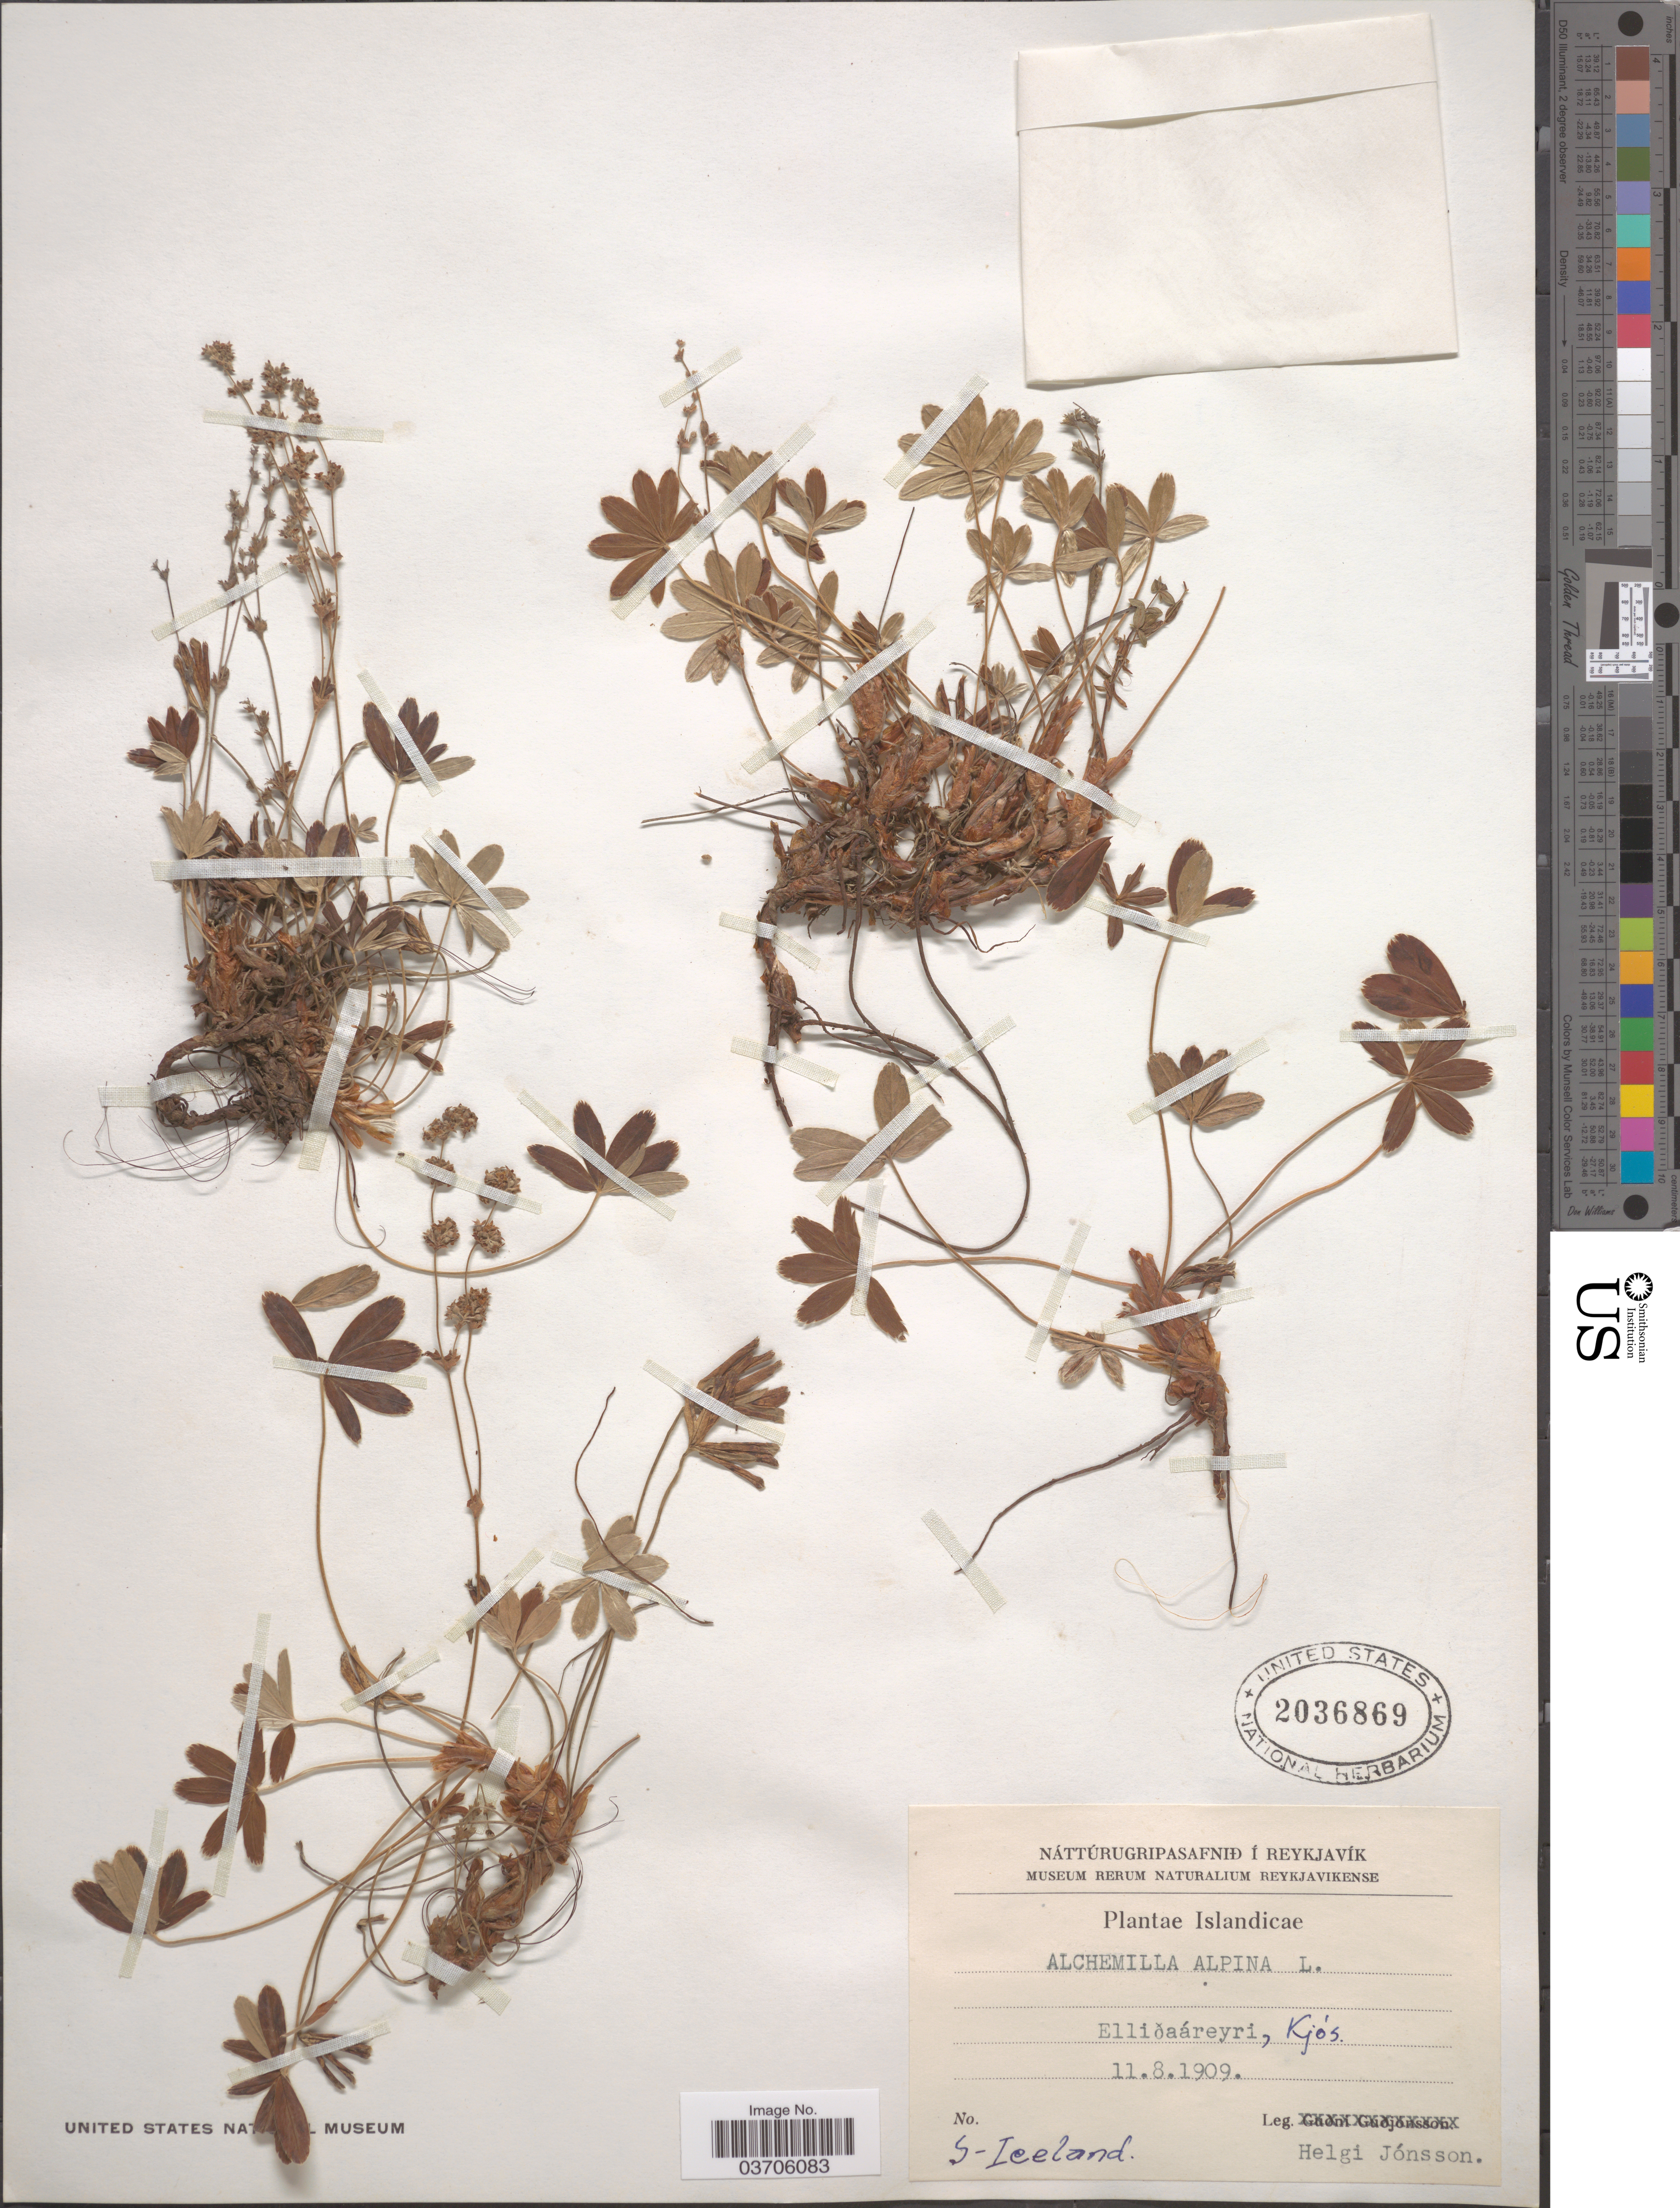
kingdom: Plantae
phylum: Tracheophyta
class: Magnoliopsida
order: Rosales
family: Rosaceae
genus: Alchemilla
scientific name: Alchemilla alpina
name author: L.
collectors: H. Jónsson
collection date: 1909-08-11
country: Iceland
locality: Ellioaáreyri, Kjós. S-Iceland.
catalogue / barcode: US 2036869